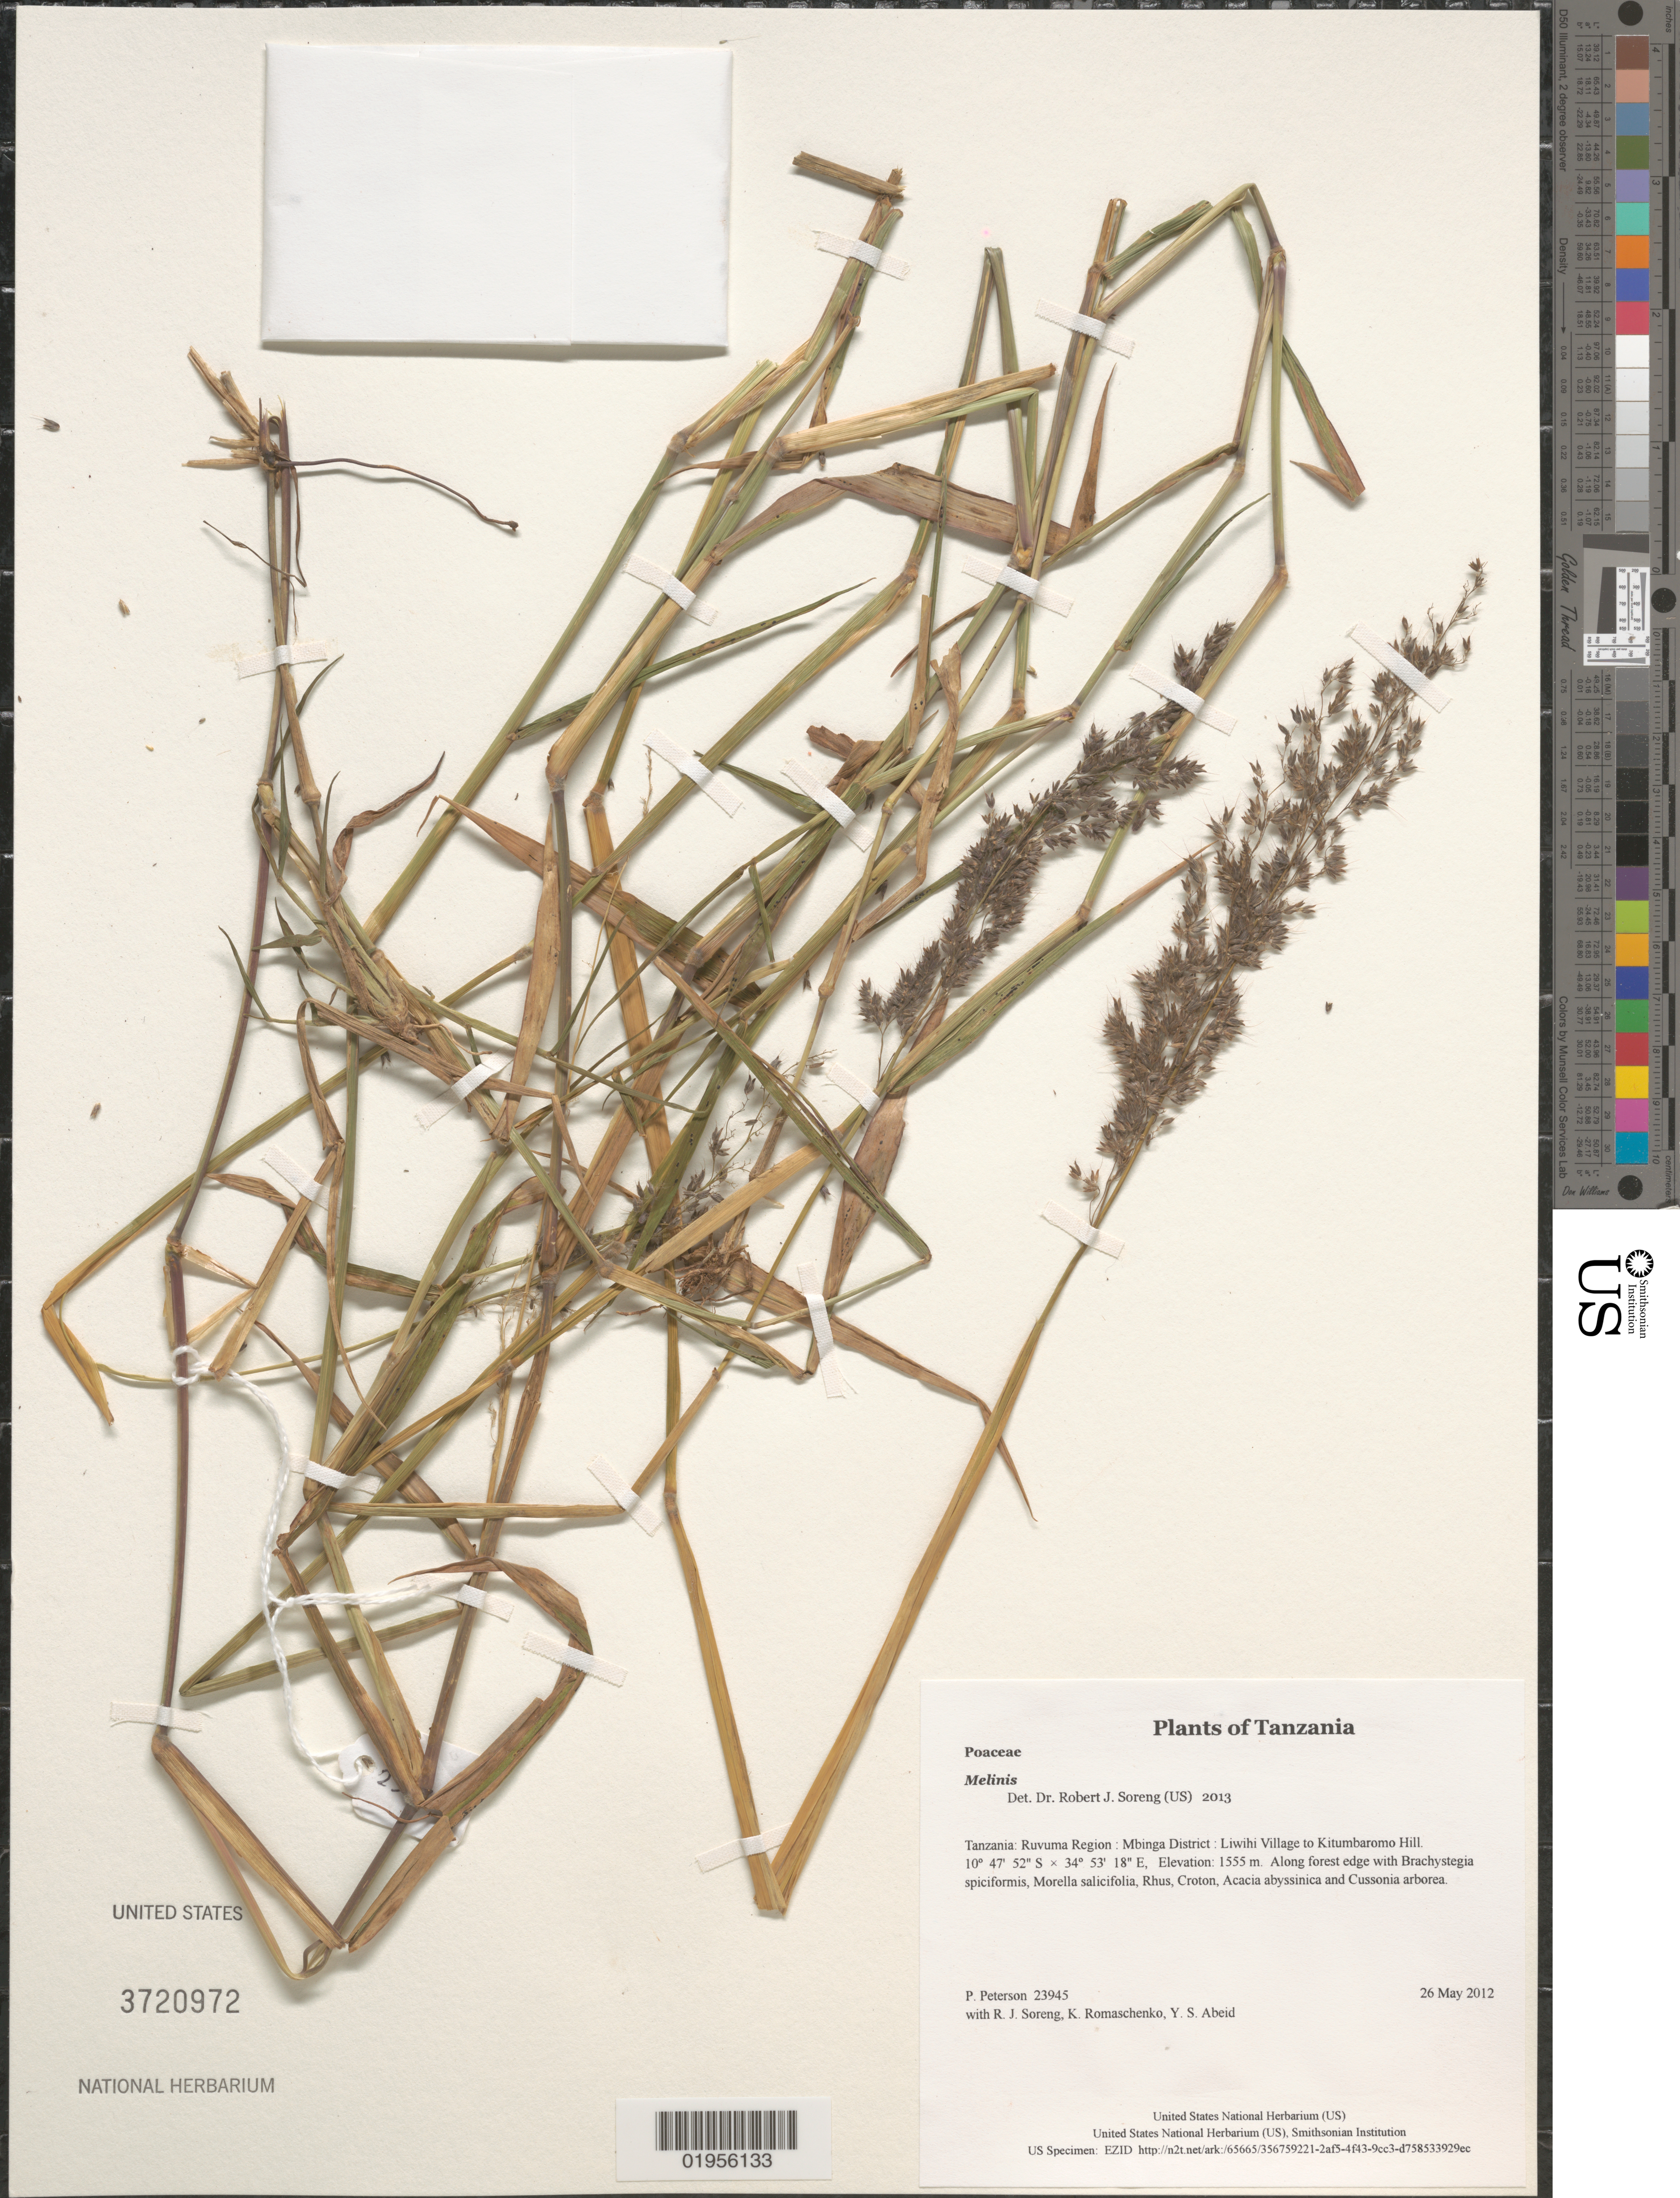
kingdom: Plantae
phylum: Tracheophyta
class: Liliopsida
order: Poales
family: Poaceae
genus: Melinis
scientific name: Melinis sp.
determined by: Soreng, Robert J., Research Associate (BOT), Smithsonian Institution - National Museum of Natural History (UNITED STATES)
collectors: P. M. Peterson, R. J. Soreng, K. Romaschenko & Y. Abeid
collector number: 23945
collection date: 2012-05-26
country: Tanzania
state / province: Ruvuma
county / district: Mbinga District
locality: Liwihi Village to Kitumbaromo Hill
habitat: Along forest edge with Brachystegia spiciformis, Morella salicifolia, Rhus, Croton, Acacia abyssinica and Cussonia arborea.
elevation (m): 1555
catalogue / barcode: US 3720972